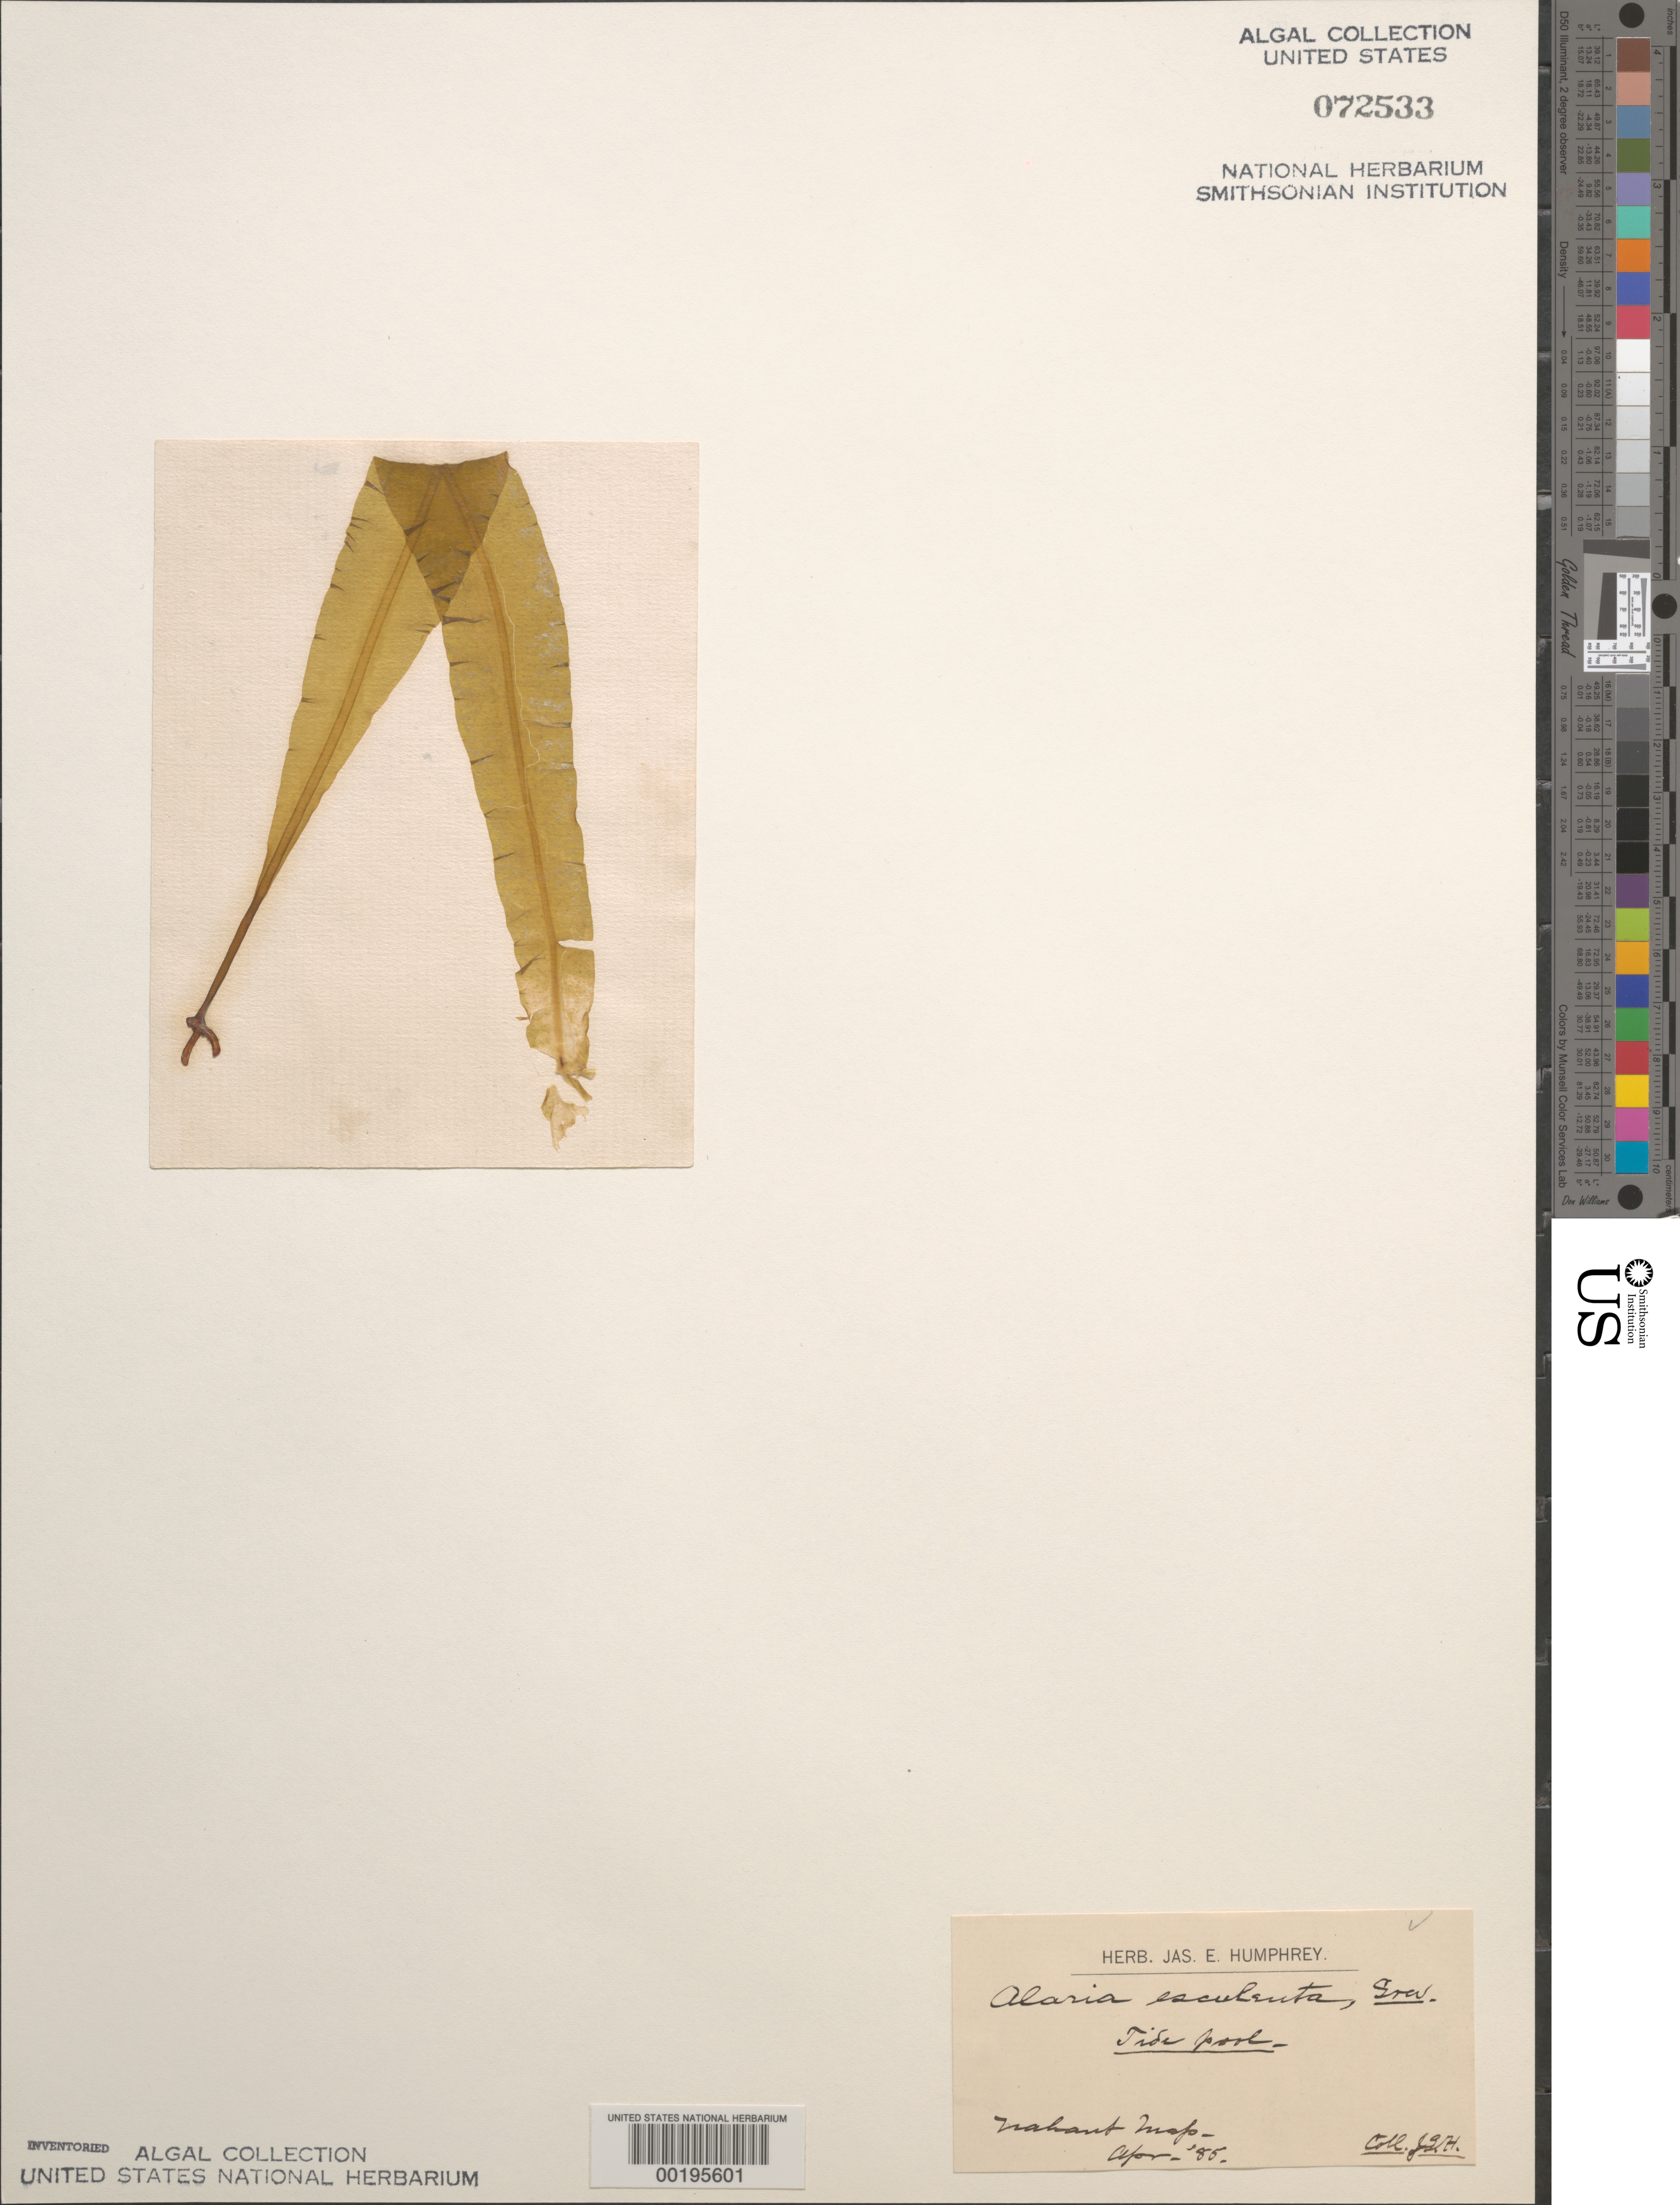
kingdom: Chromista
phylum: Ochrophyta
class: Phaeophyceae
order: Laminariales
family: Alariaceae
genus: Alaria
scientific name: Alaria esculenta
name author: (L.) Greville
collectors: J. Humphrey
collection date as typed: Apr 1885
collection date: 1885-04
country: United States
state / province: Massachusetts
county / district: Essex County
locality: Nahant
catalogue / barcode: US 72533